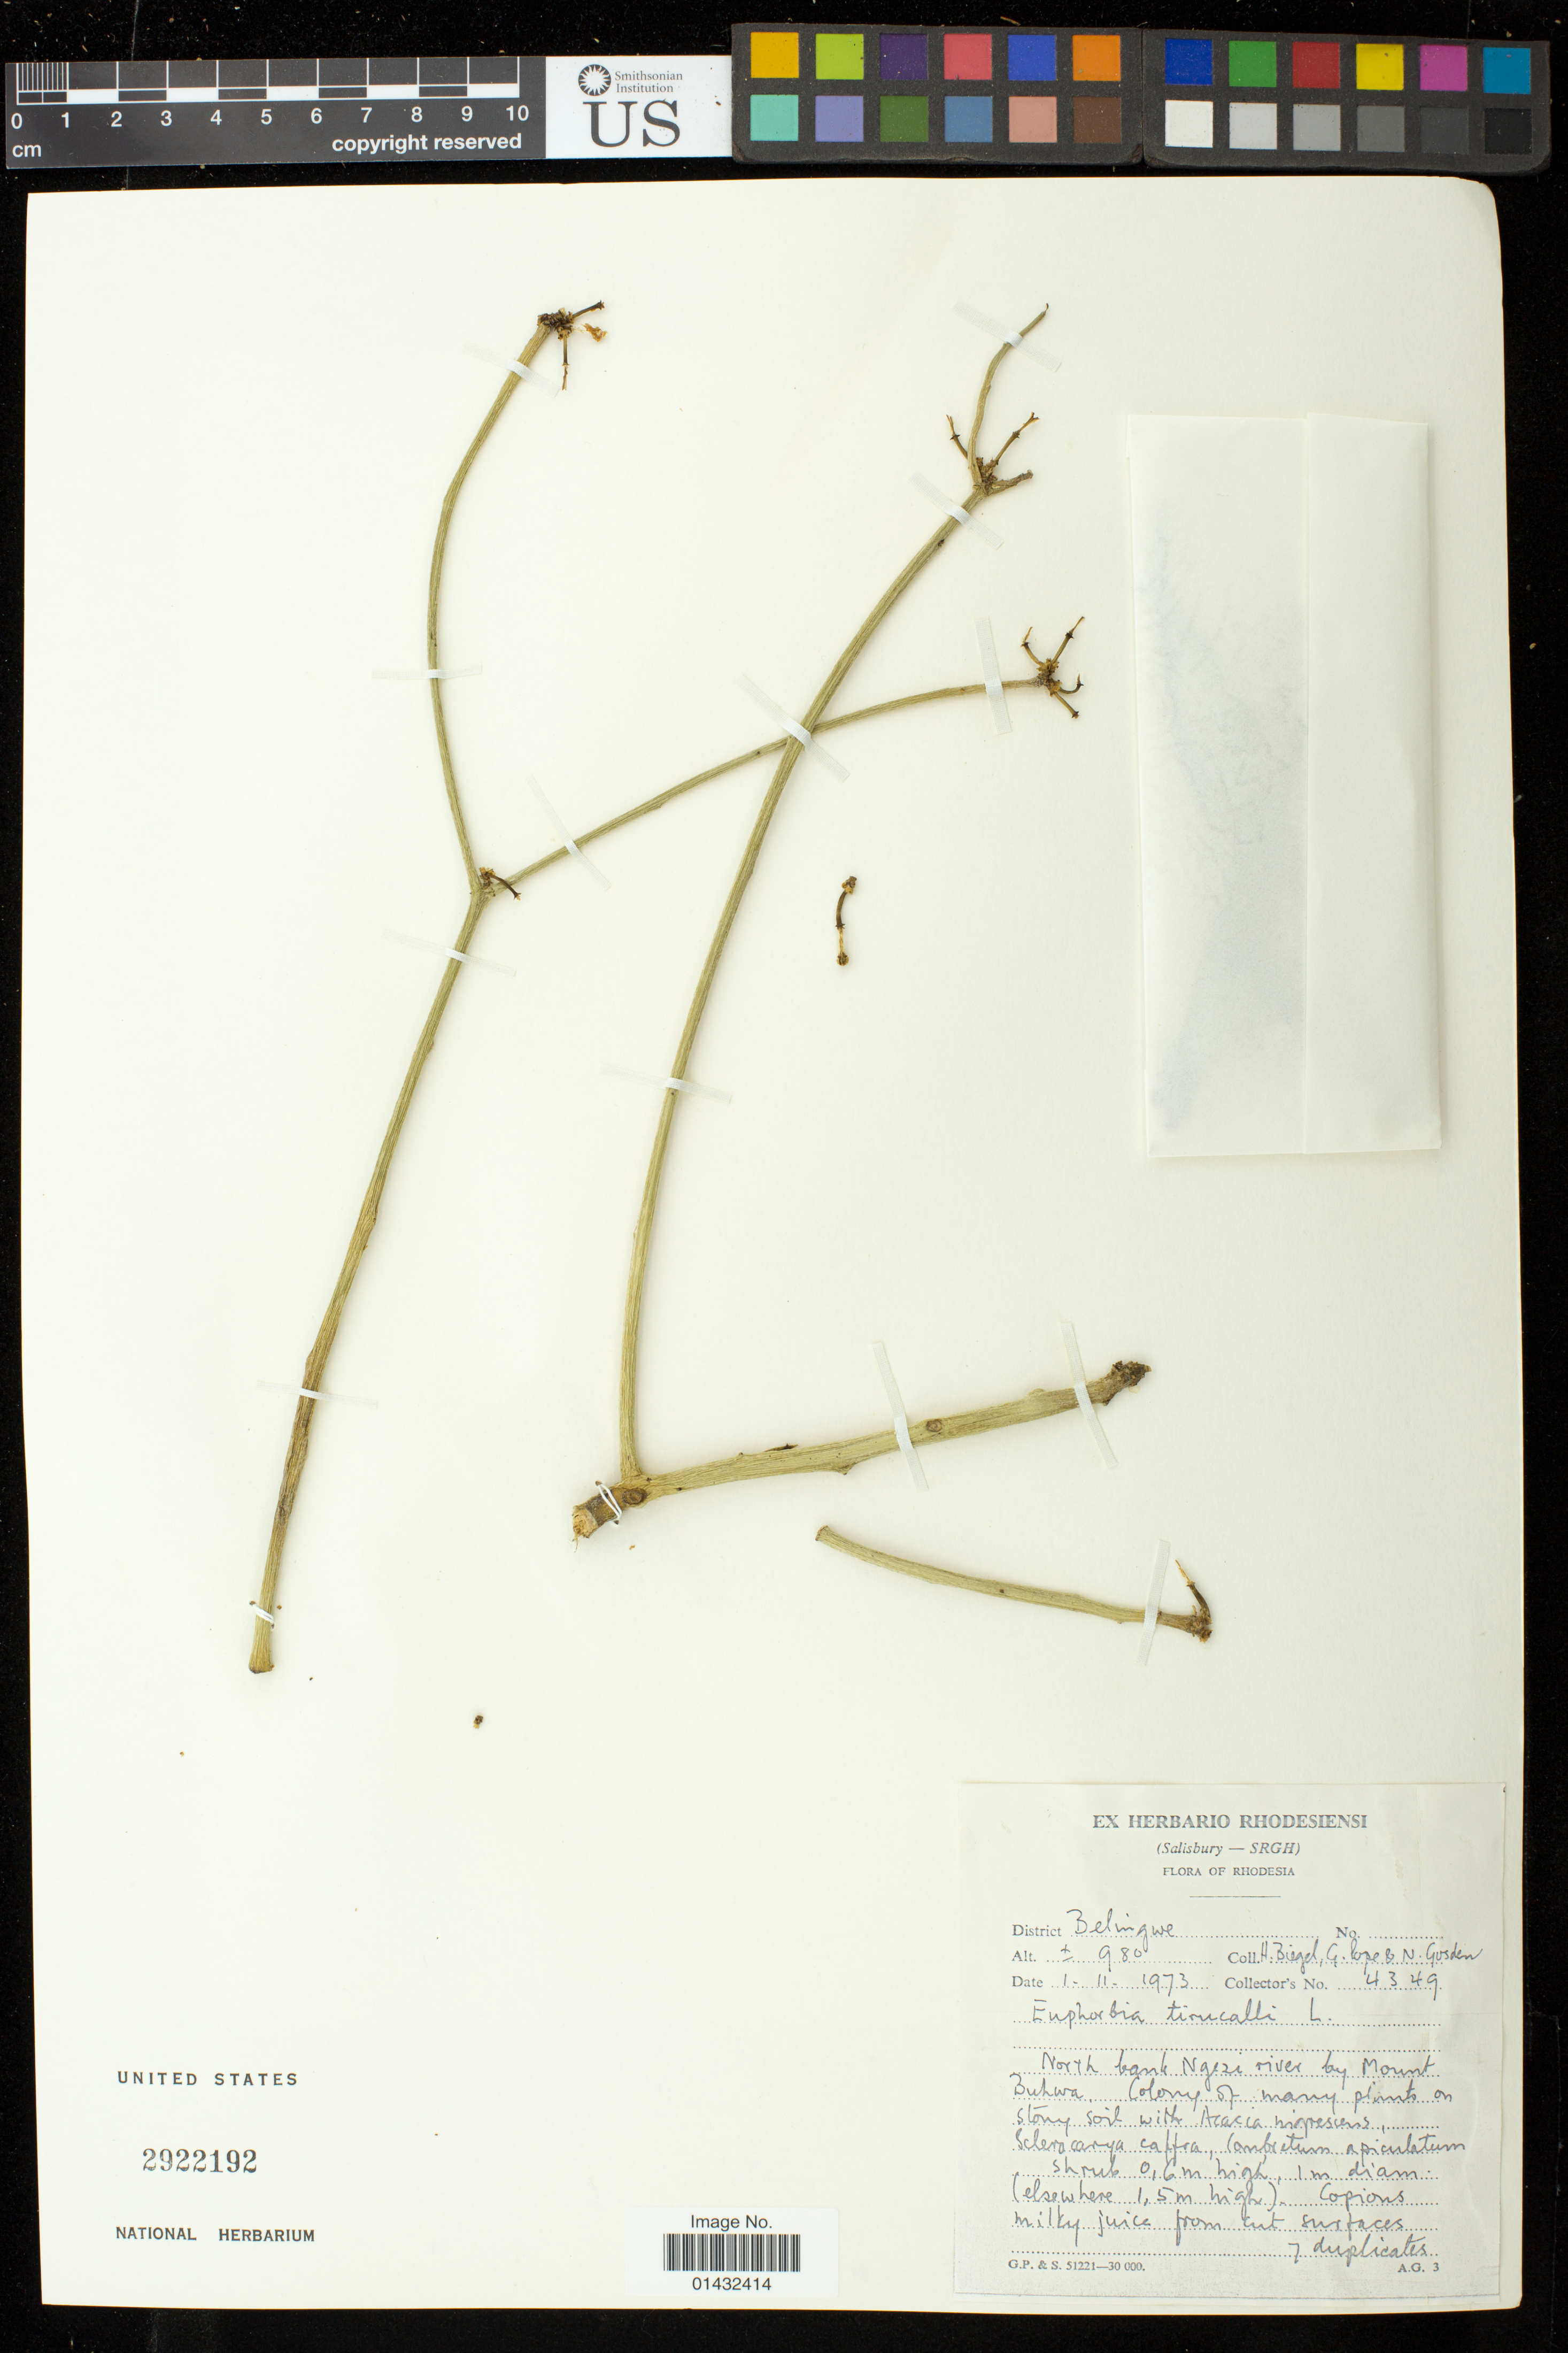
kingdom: Plantae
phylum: Tracheophyta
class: Magnoliopsida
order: Malpighiales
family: Euphorbiaceae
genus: Euphorbia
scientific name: Euphorbia tirucalli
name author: L.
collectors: H. Biegel, G. Pope & N. Gosden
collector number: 4349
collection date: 1973-11-01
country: Zimbabwe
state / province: Midlands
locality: North bank Ngezi River by Mount Buhwa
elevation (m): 980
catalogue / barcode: US 2922192